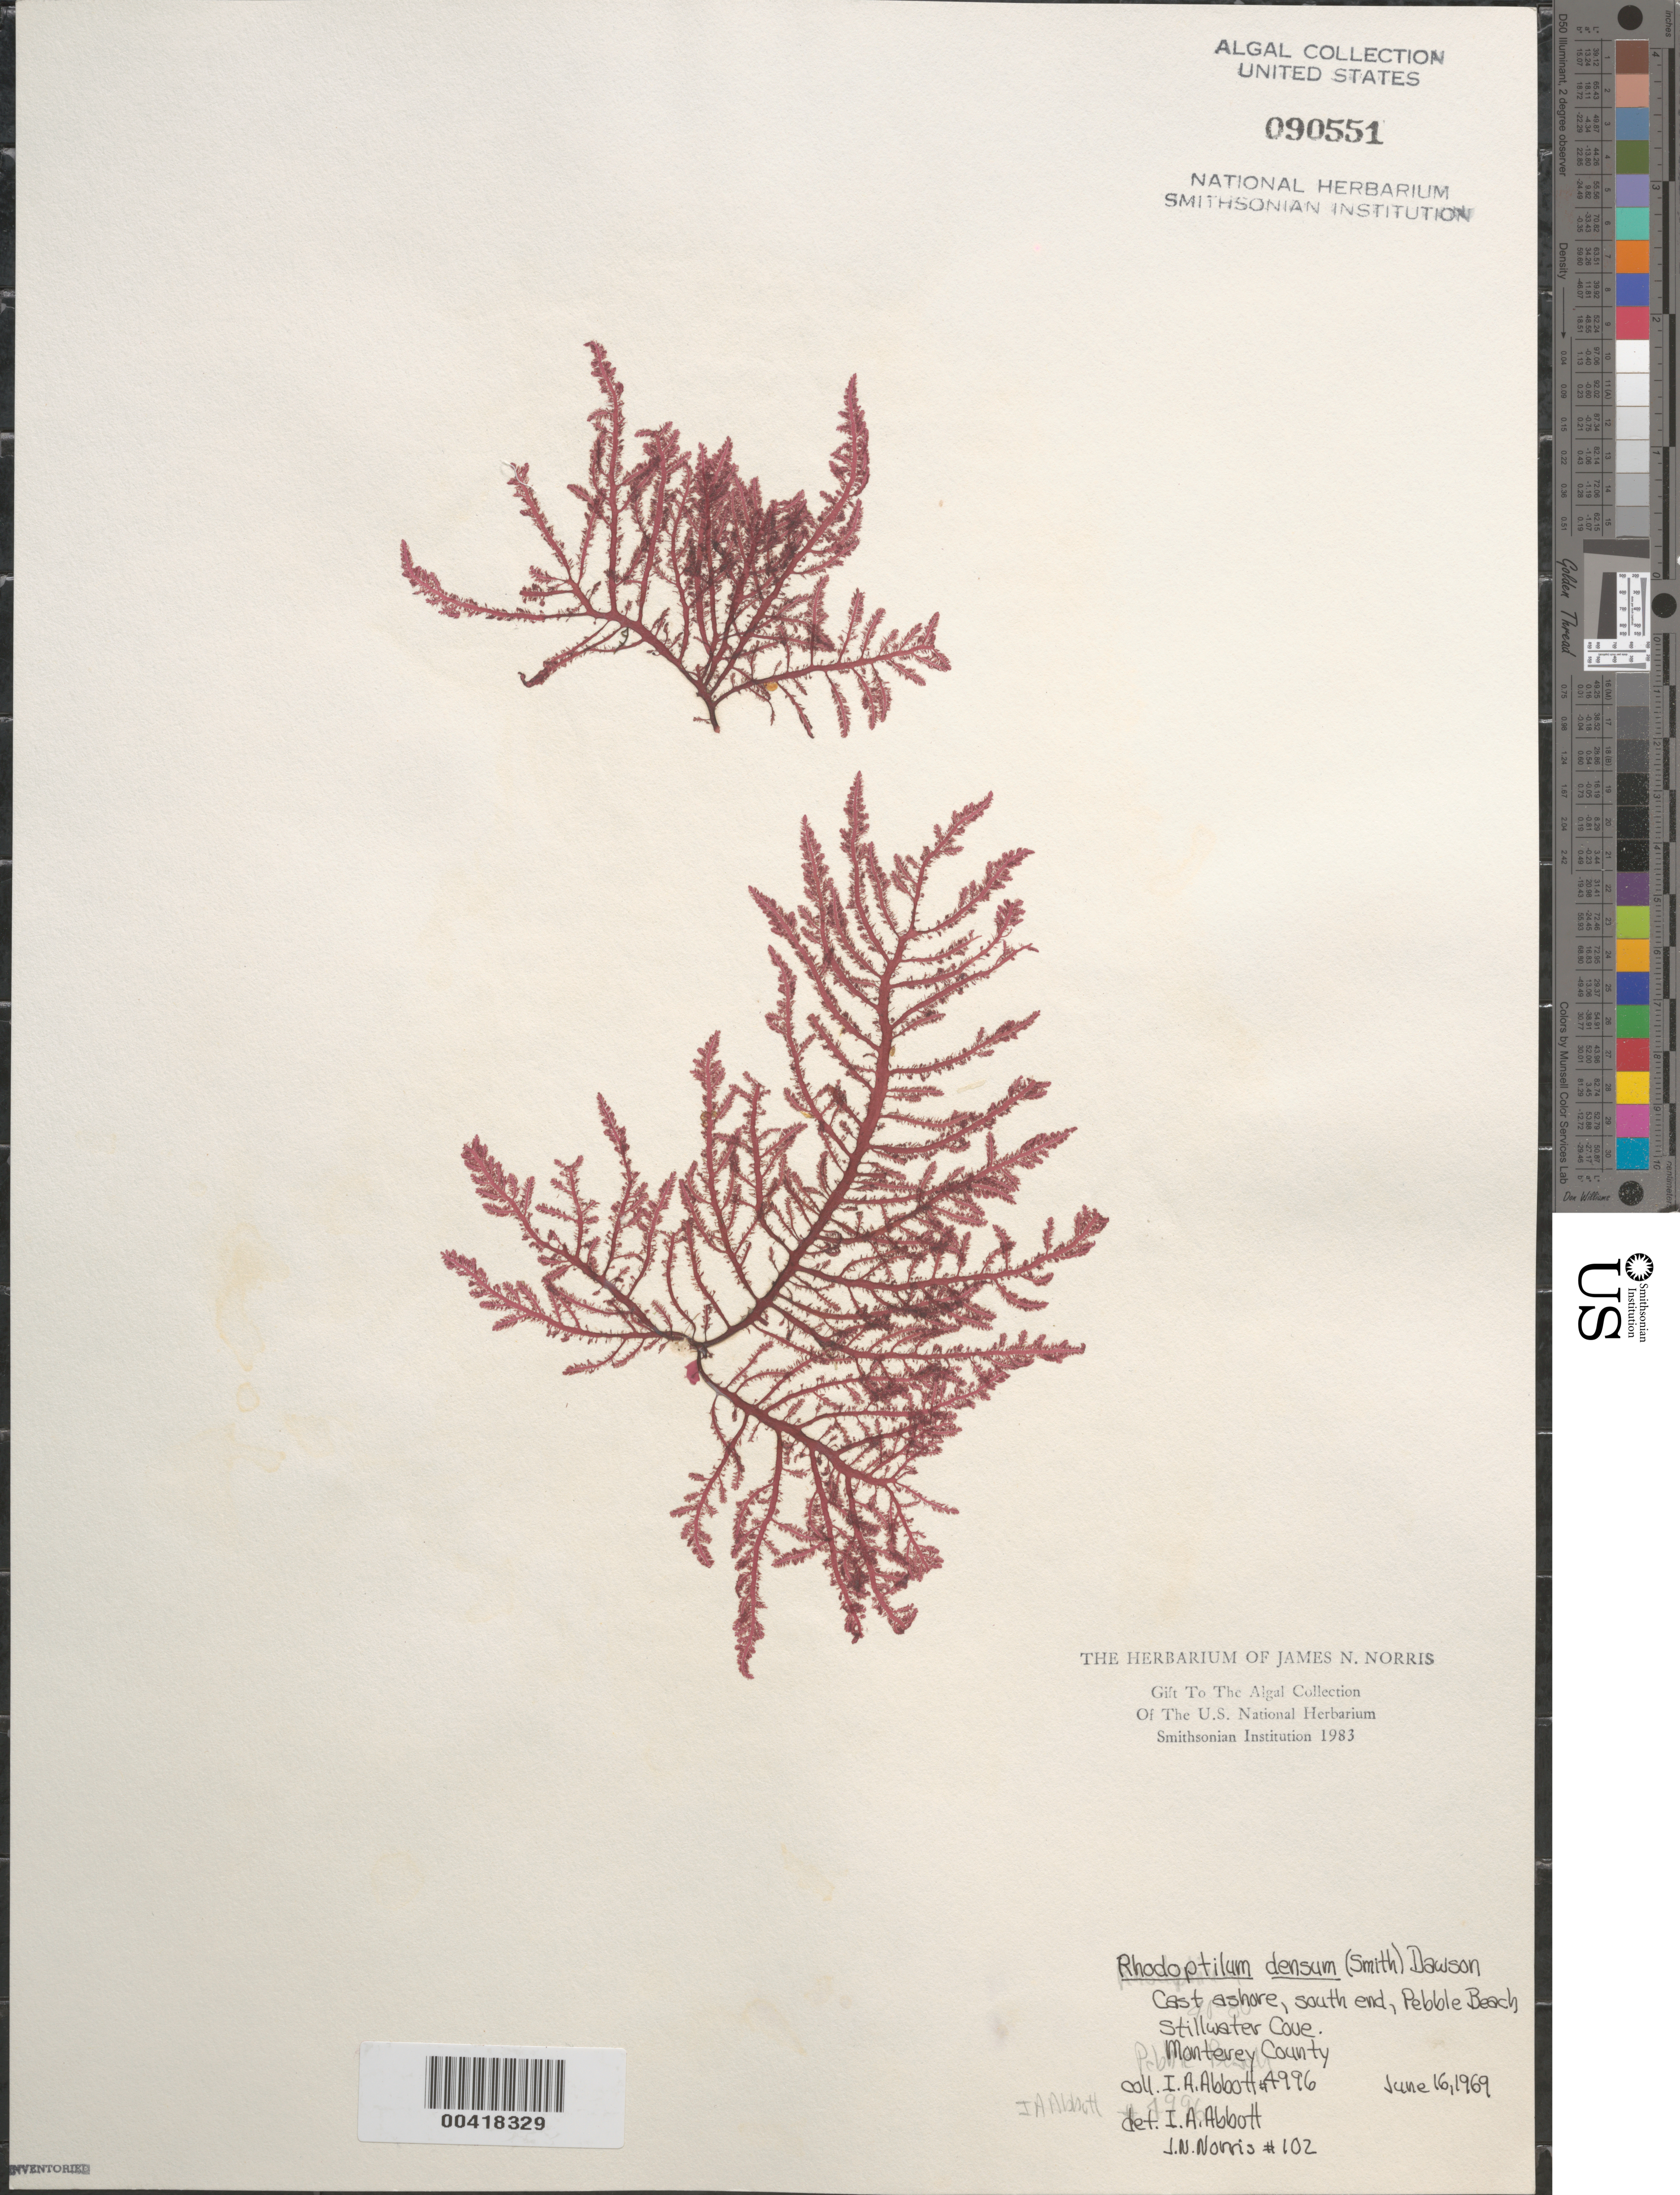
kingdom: Plantae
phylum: Rhodophyta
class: Florideophyceae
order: Ceramiales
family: Dasyaceae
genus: Rhodoptilum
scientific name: Rhodoptilum densum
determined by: Abbott, I. A.; Norris, J. N.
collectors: I. A. Abbott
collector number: JN-102 & IAA 4996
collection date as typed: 16 Jun 1969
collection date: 1969-06-16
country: United States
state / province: California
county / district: Monterey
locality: Pebble Beach, Stillwater Cove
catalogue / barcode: US 90551